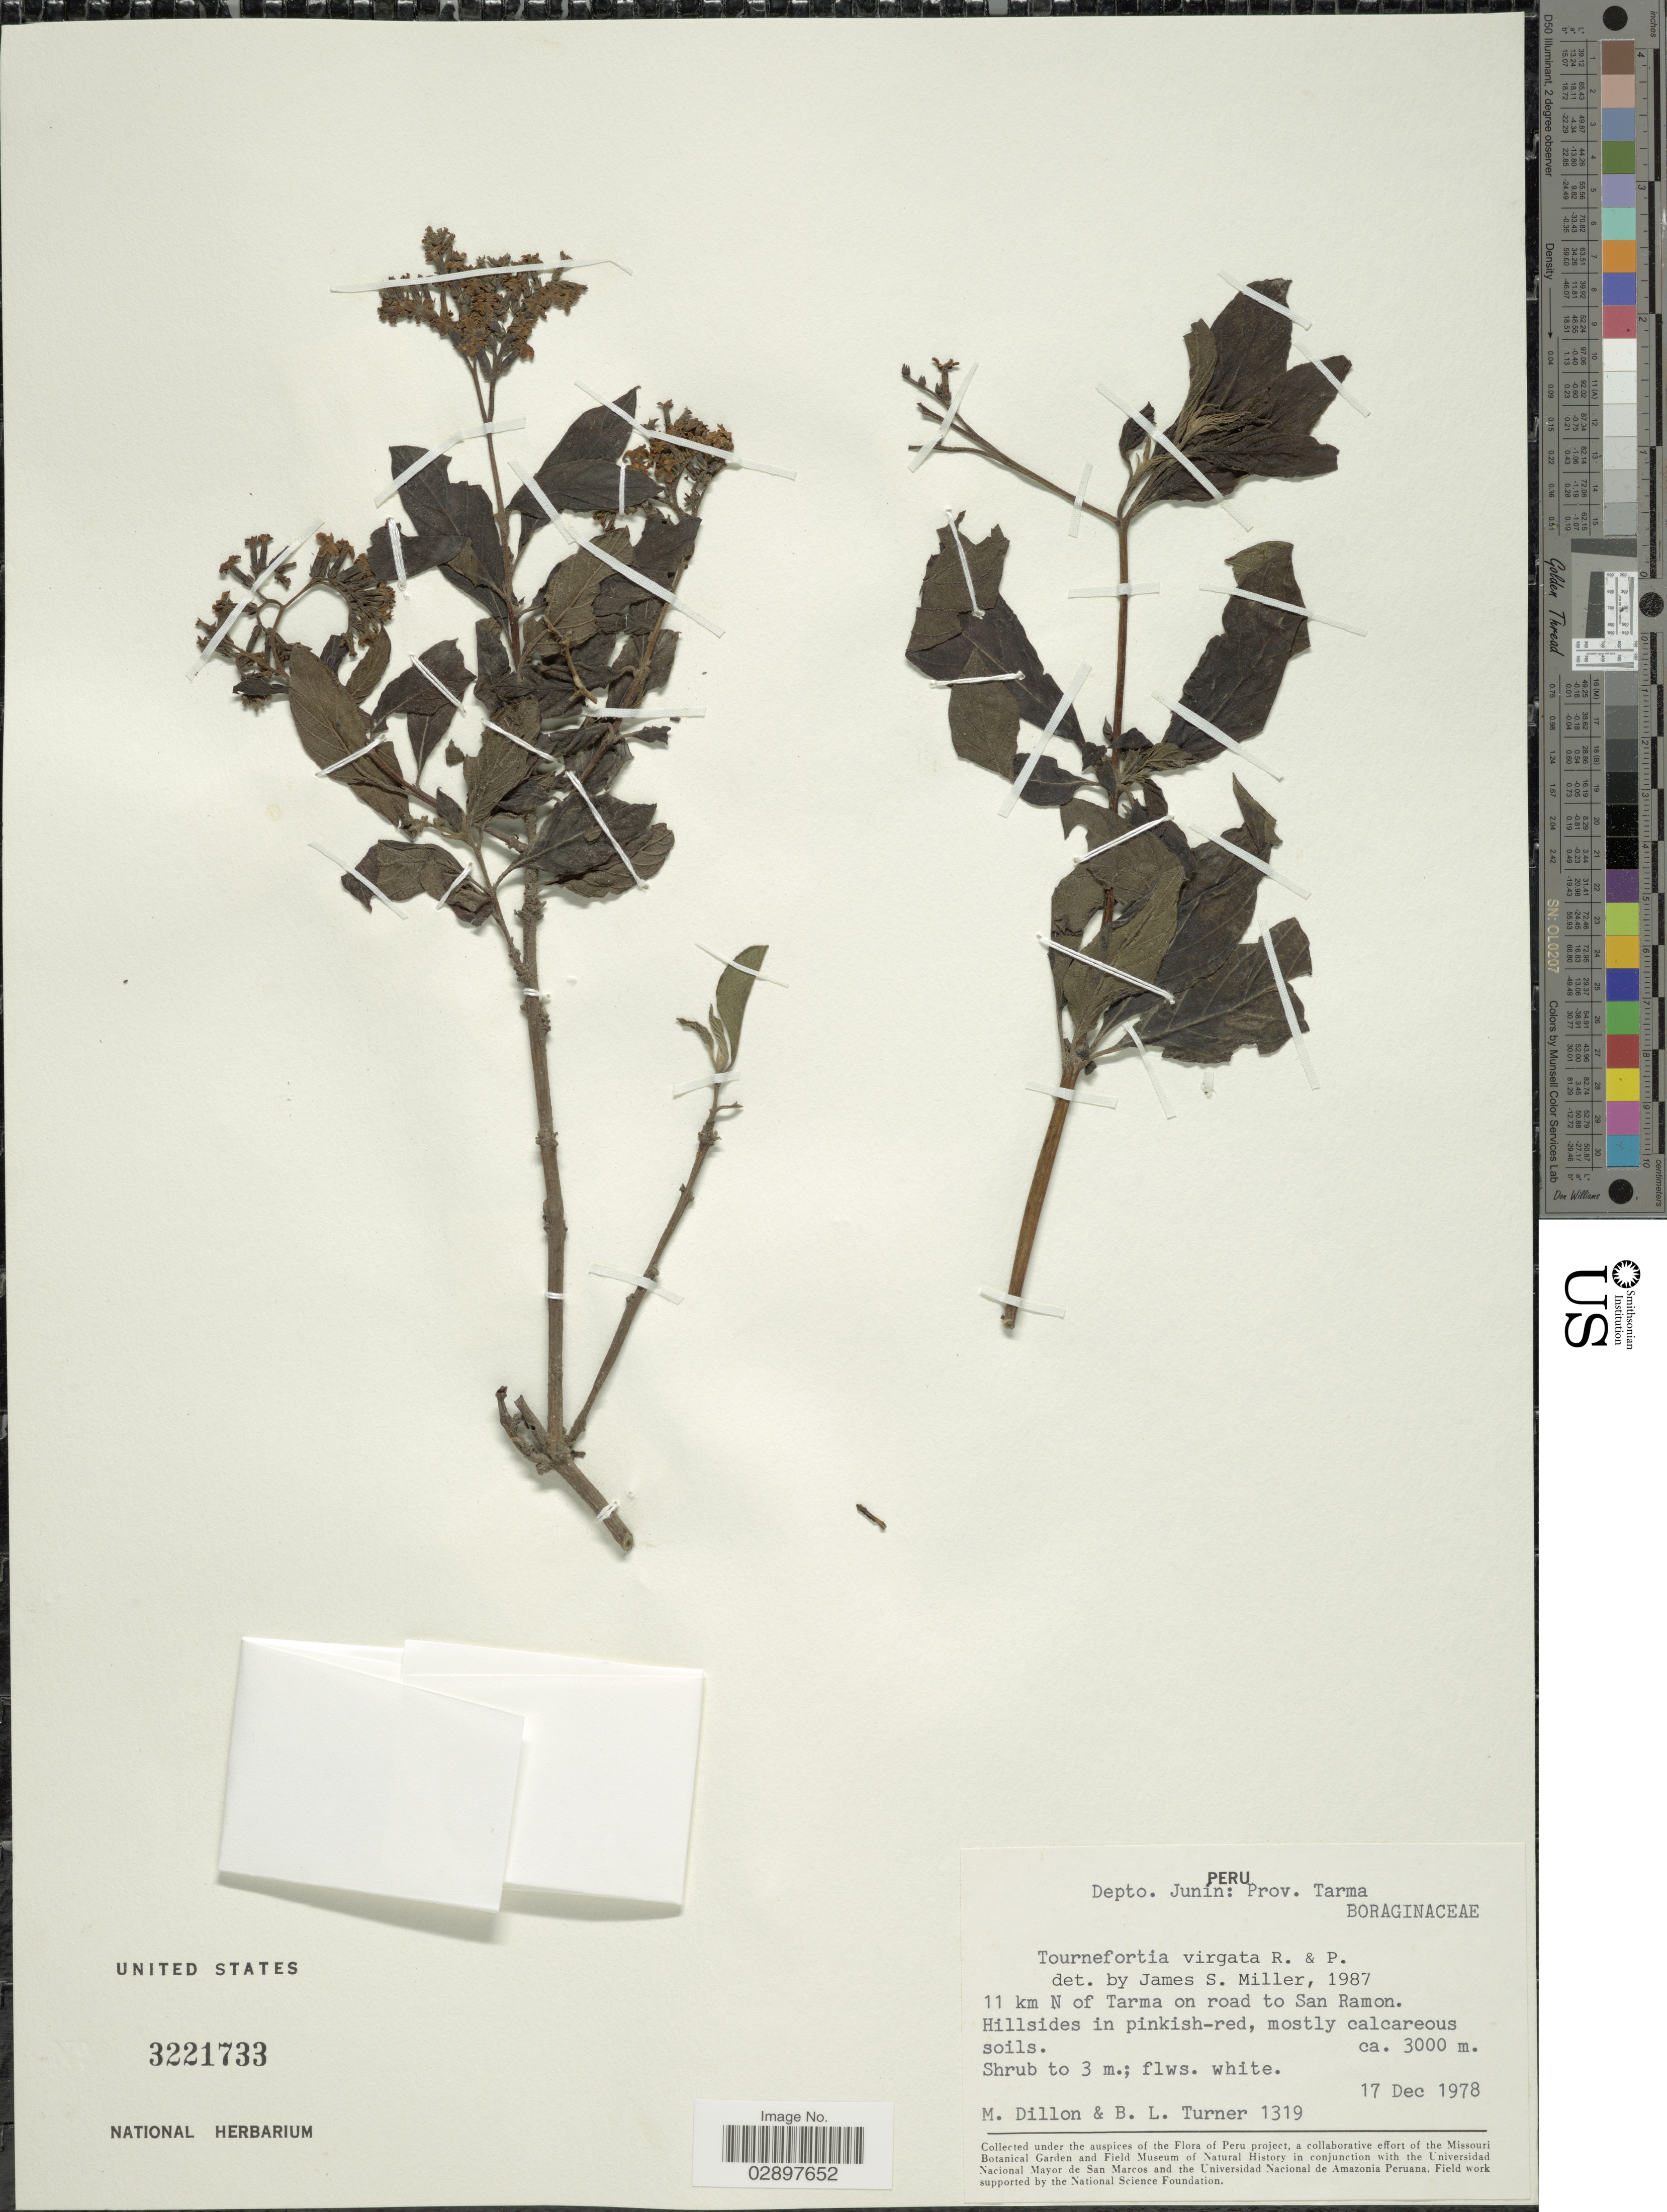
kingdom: Plantae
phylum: Tracheophyta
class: Magnoliopsida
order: Boraginales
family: Heliotropiaceae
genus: Tournefortia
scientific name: Tournefortia virgata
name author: Ruiz & Pav.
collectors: M. O. Dillon & B. L. Turner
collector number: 1319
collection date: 1978-12-17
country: Peru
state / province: Junín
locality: Depto.: Junín: Prov. Tarma. 11 km N of Tarma on road to San Ramon.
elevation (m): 3000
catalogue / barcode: US 3221733